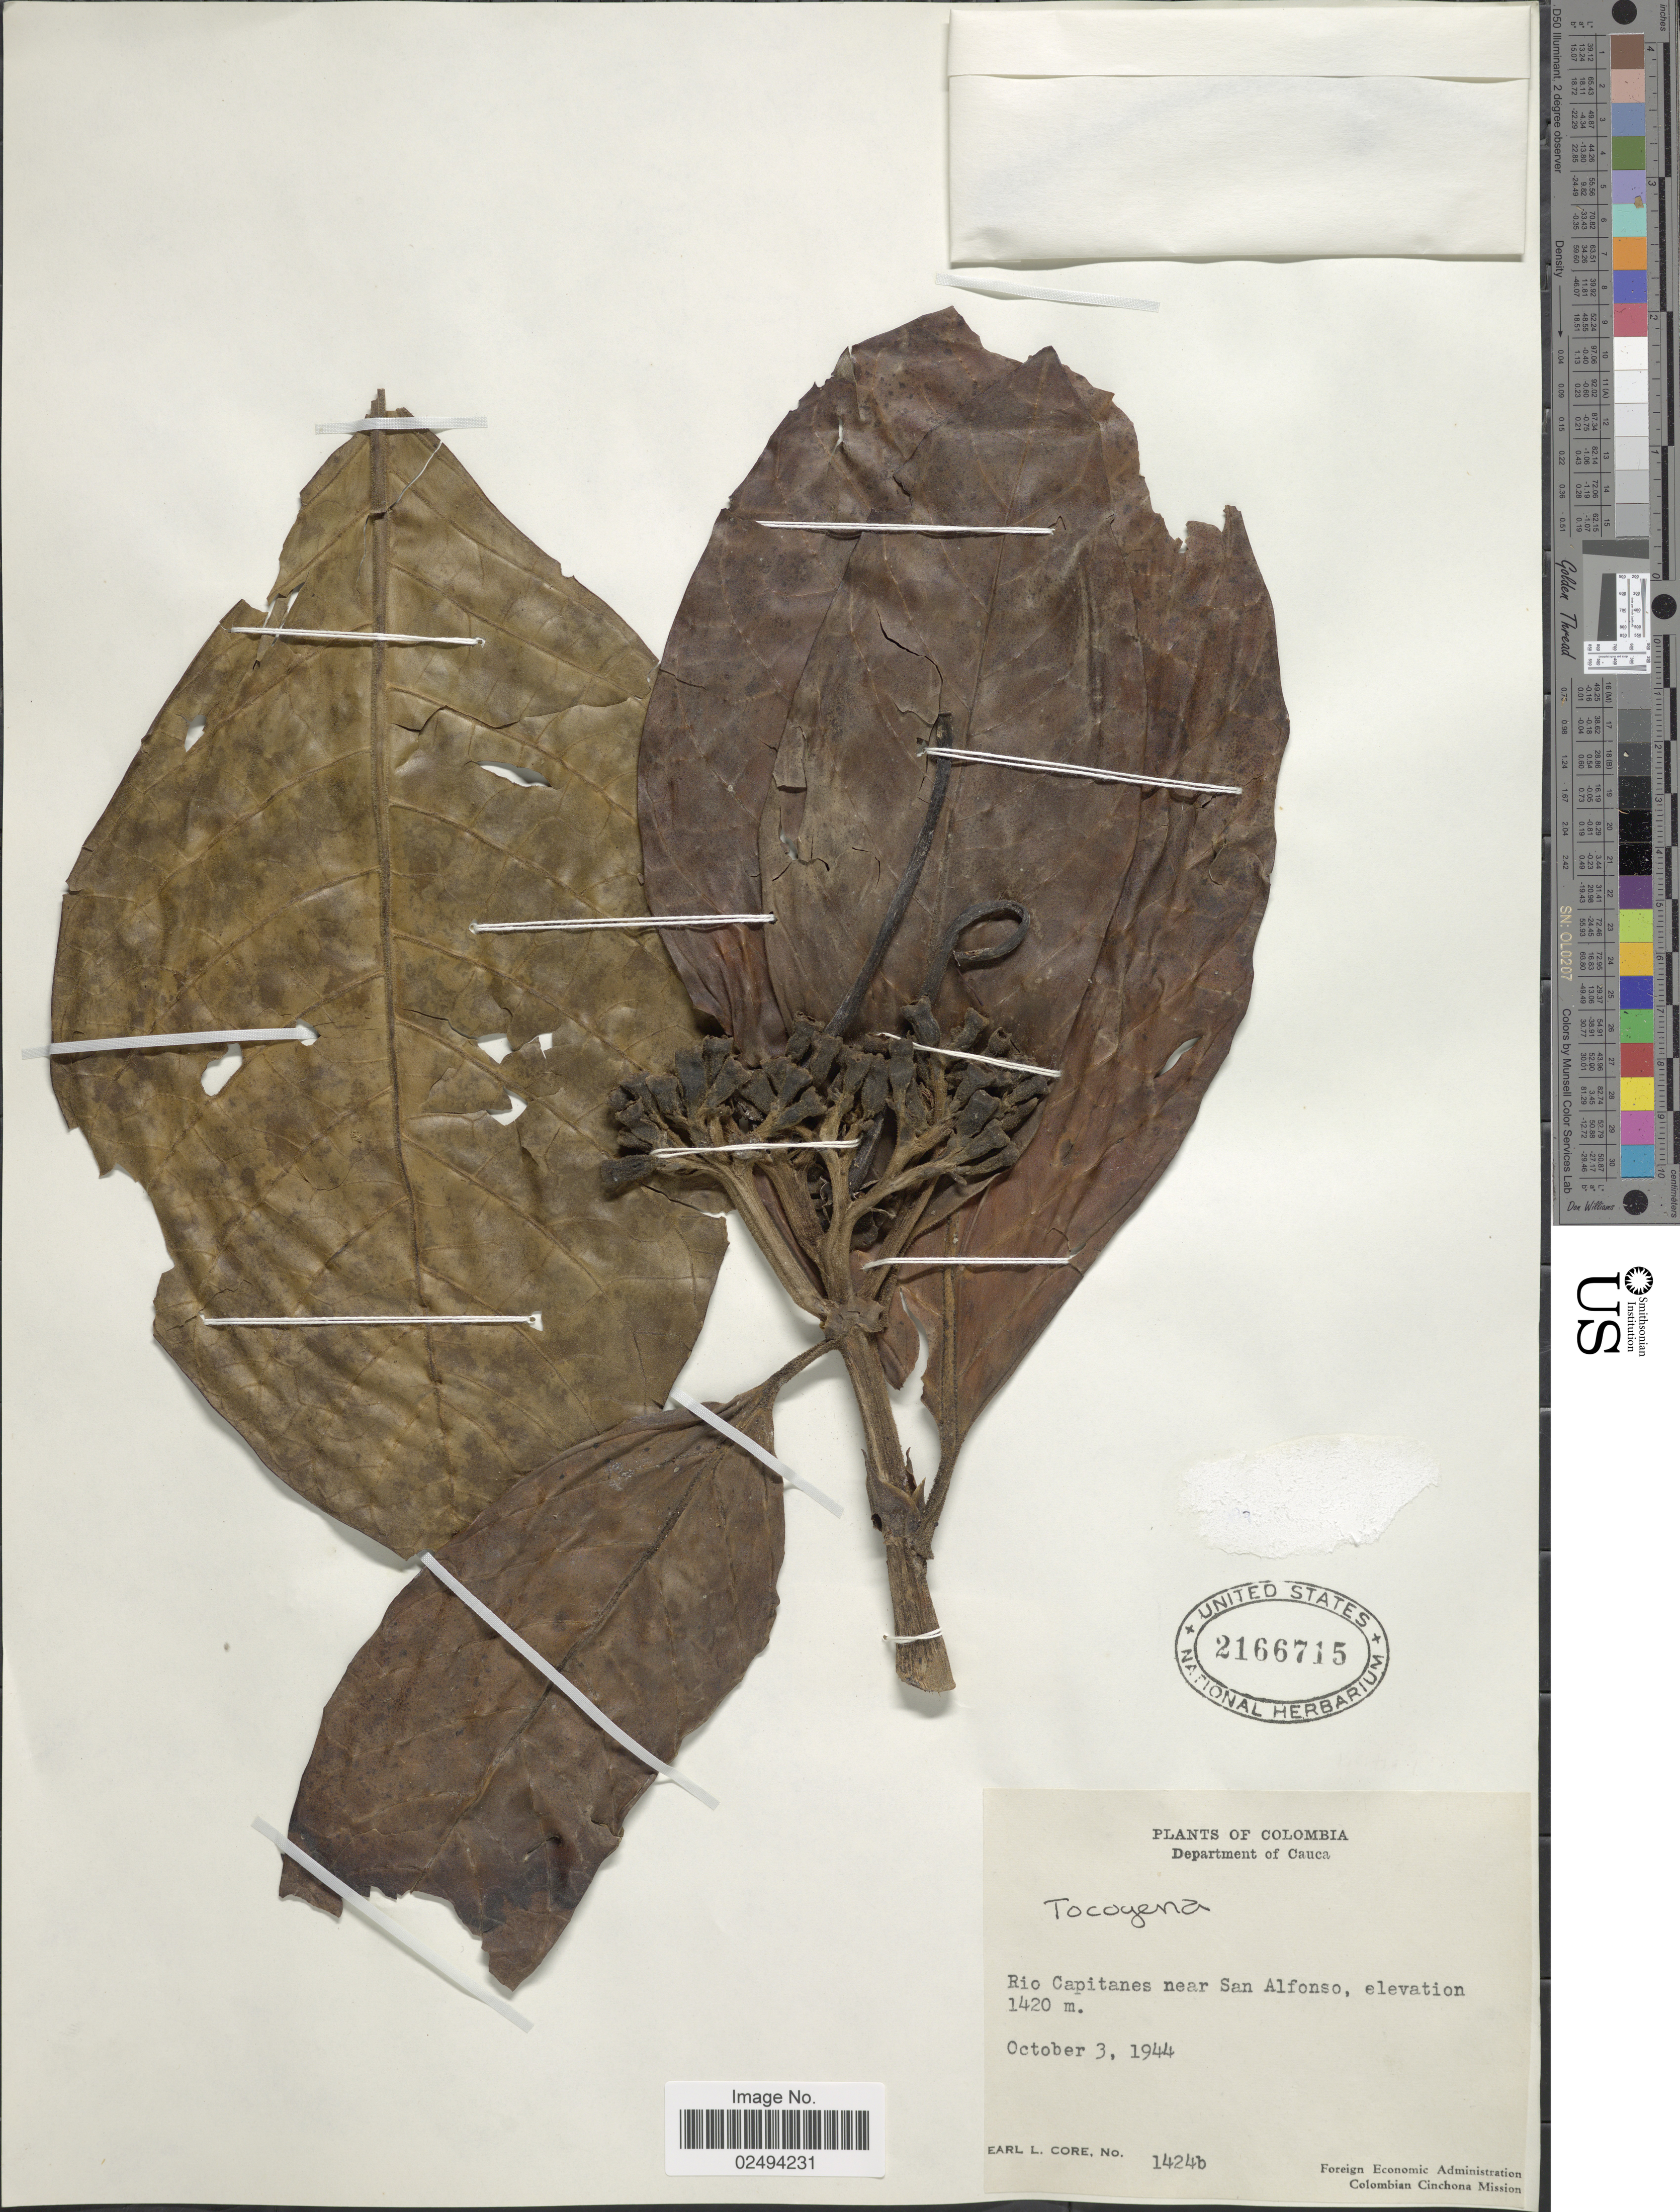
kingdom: Plantae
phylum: Tracheophyta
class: Magnoliopsida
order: Gentianales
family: Rubiaceae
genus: Tocoyena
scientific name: Tocoyena sp.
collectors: E. L. Core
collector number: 1424b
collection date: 1944-10-03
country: Colombia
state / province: Cauca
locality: Department of Cauca, Rio Capitanes near San Alfonso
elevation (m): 1420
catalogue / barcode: US 2166715